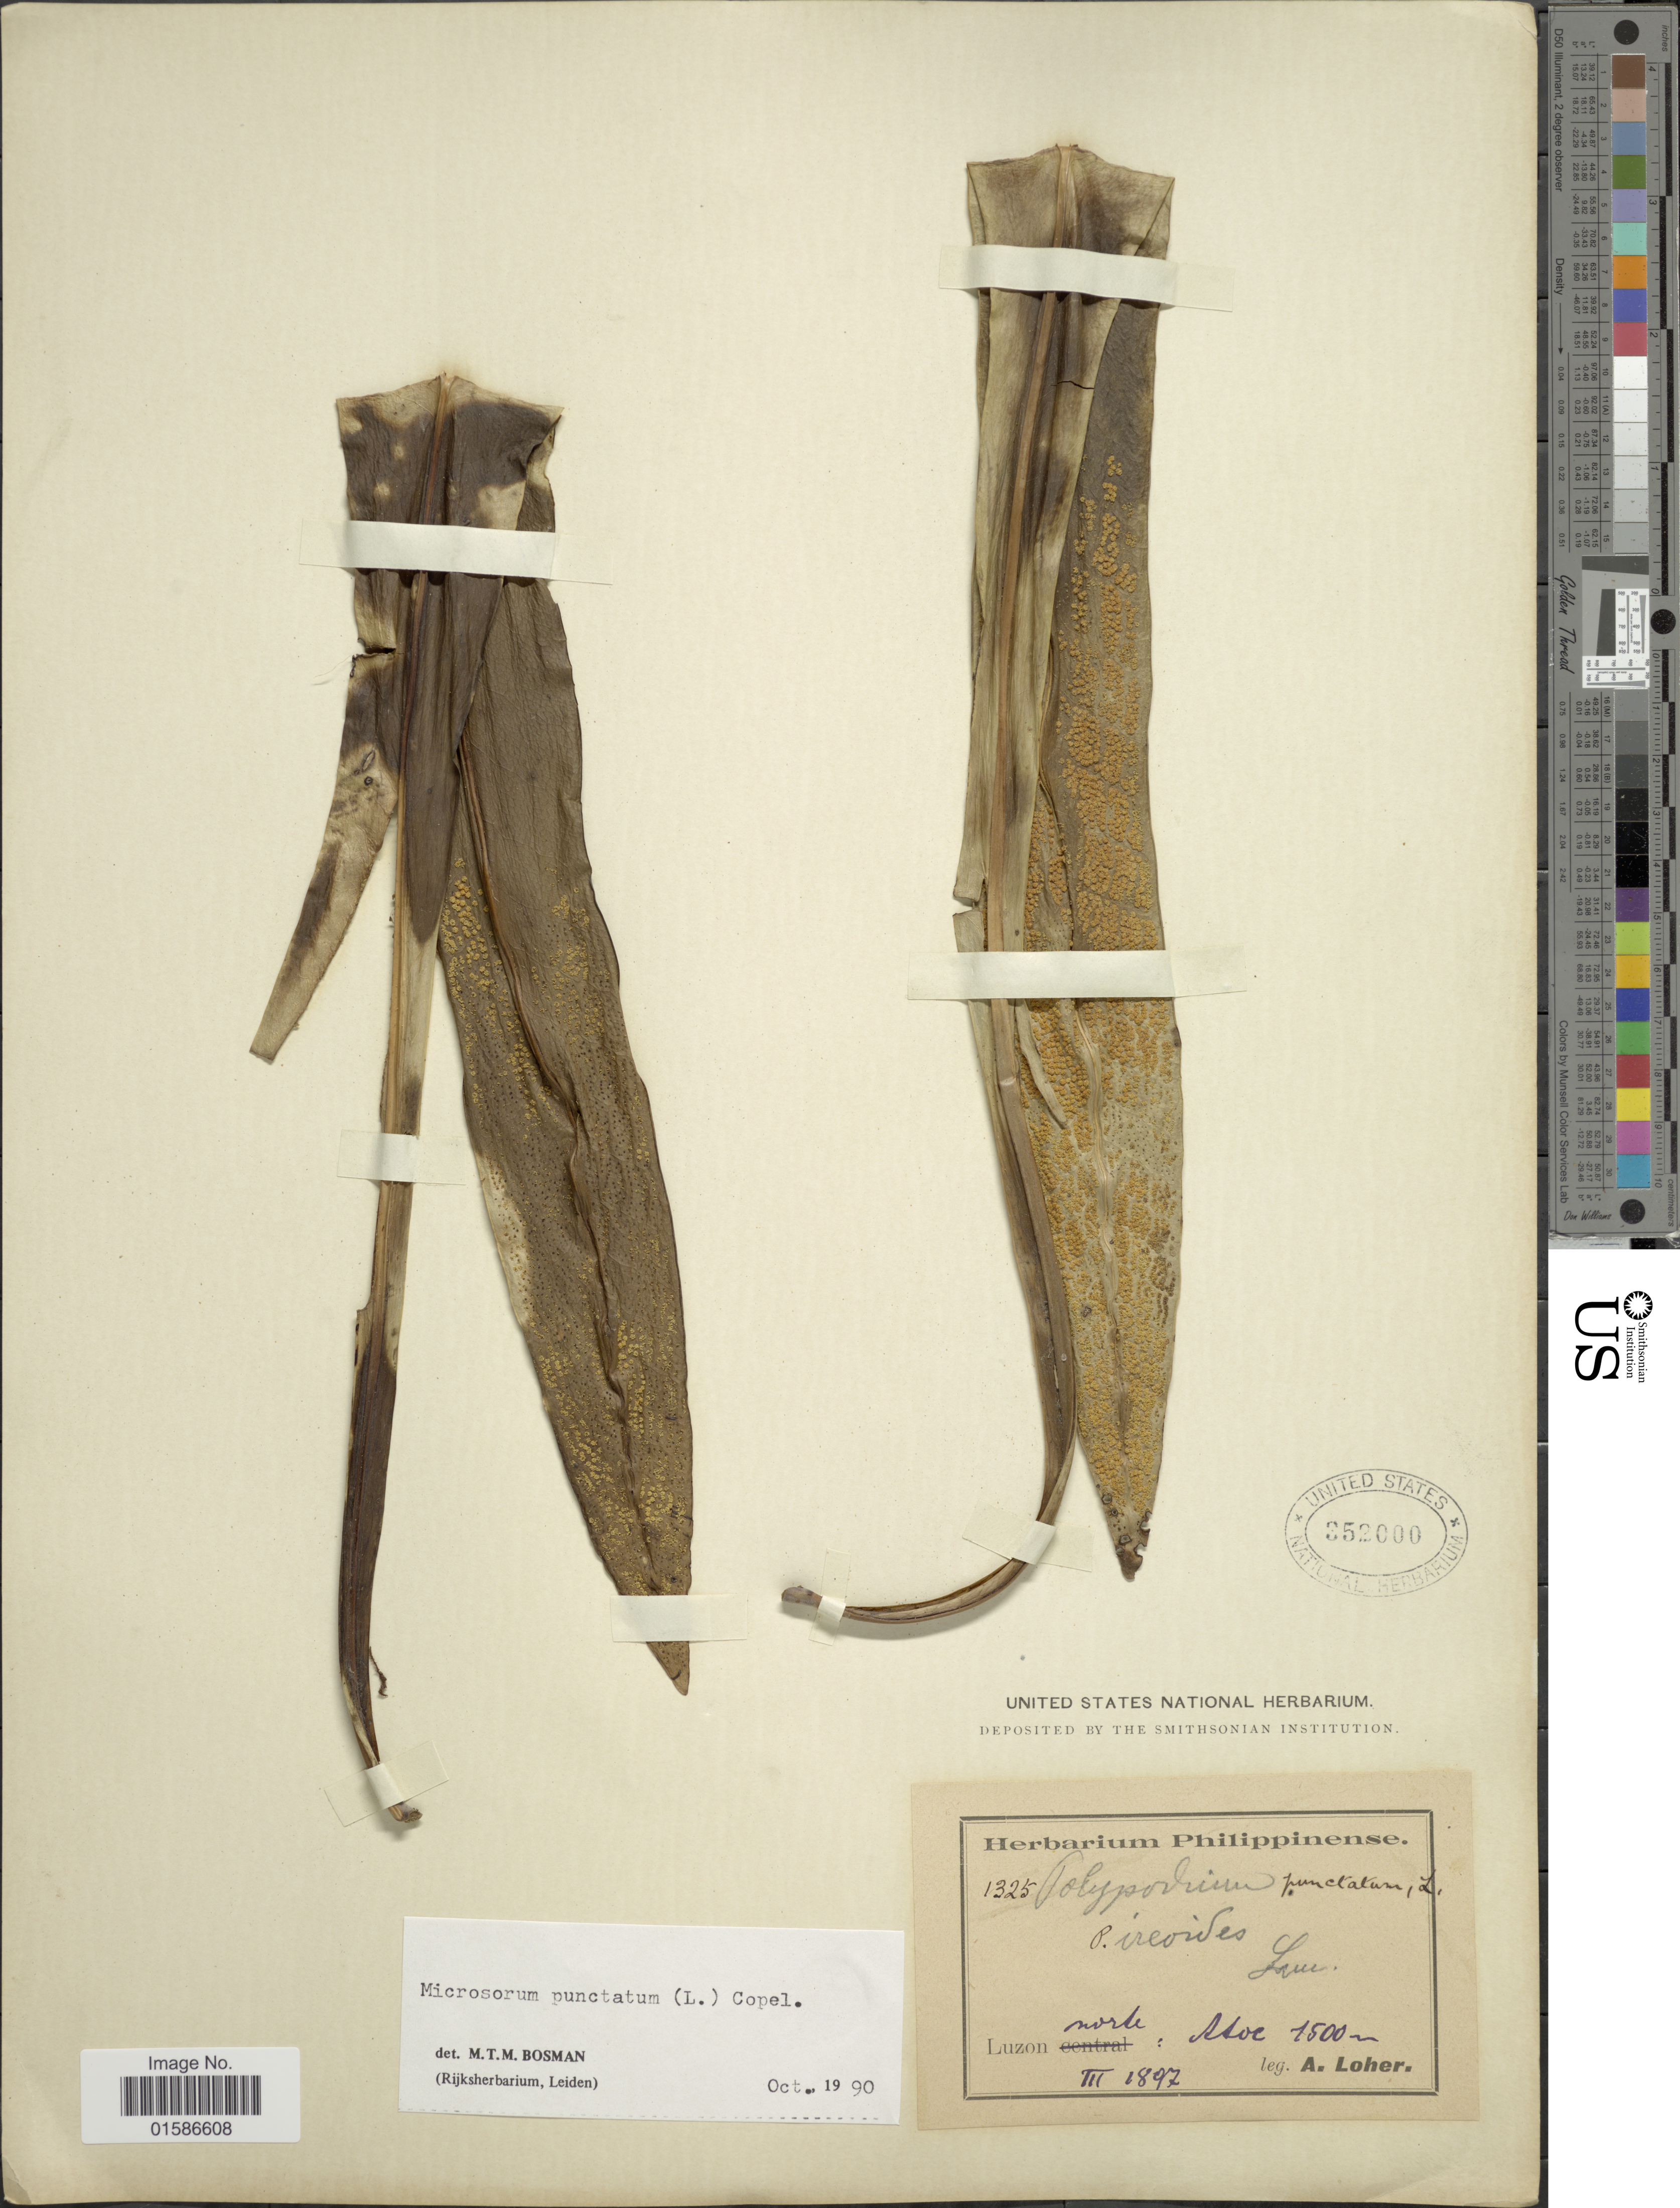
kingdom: Plantae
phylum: Tracheophyta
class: Polypodiopsida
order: Polypodiales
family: Polypodiaceae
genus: Microsorum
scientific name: Microsorum punctatum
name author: (L.) Copel.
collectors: A. Loher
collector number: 1325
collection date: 1897-03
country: Philippines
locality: Luzon Norte: Atoc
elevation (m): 1500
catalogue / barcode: US 352000